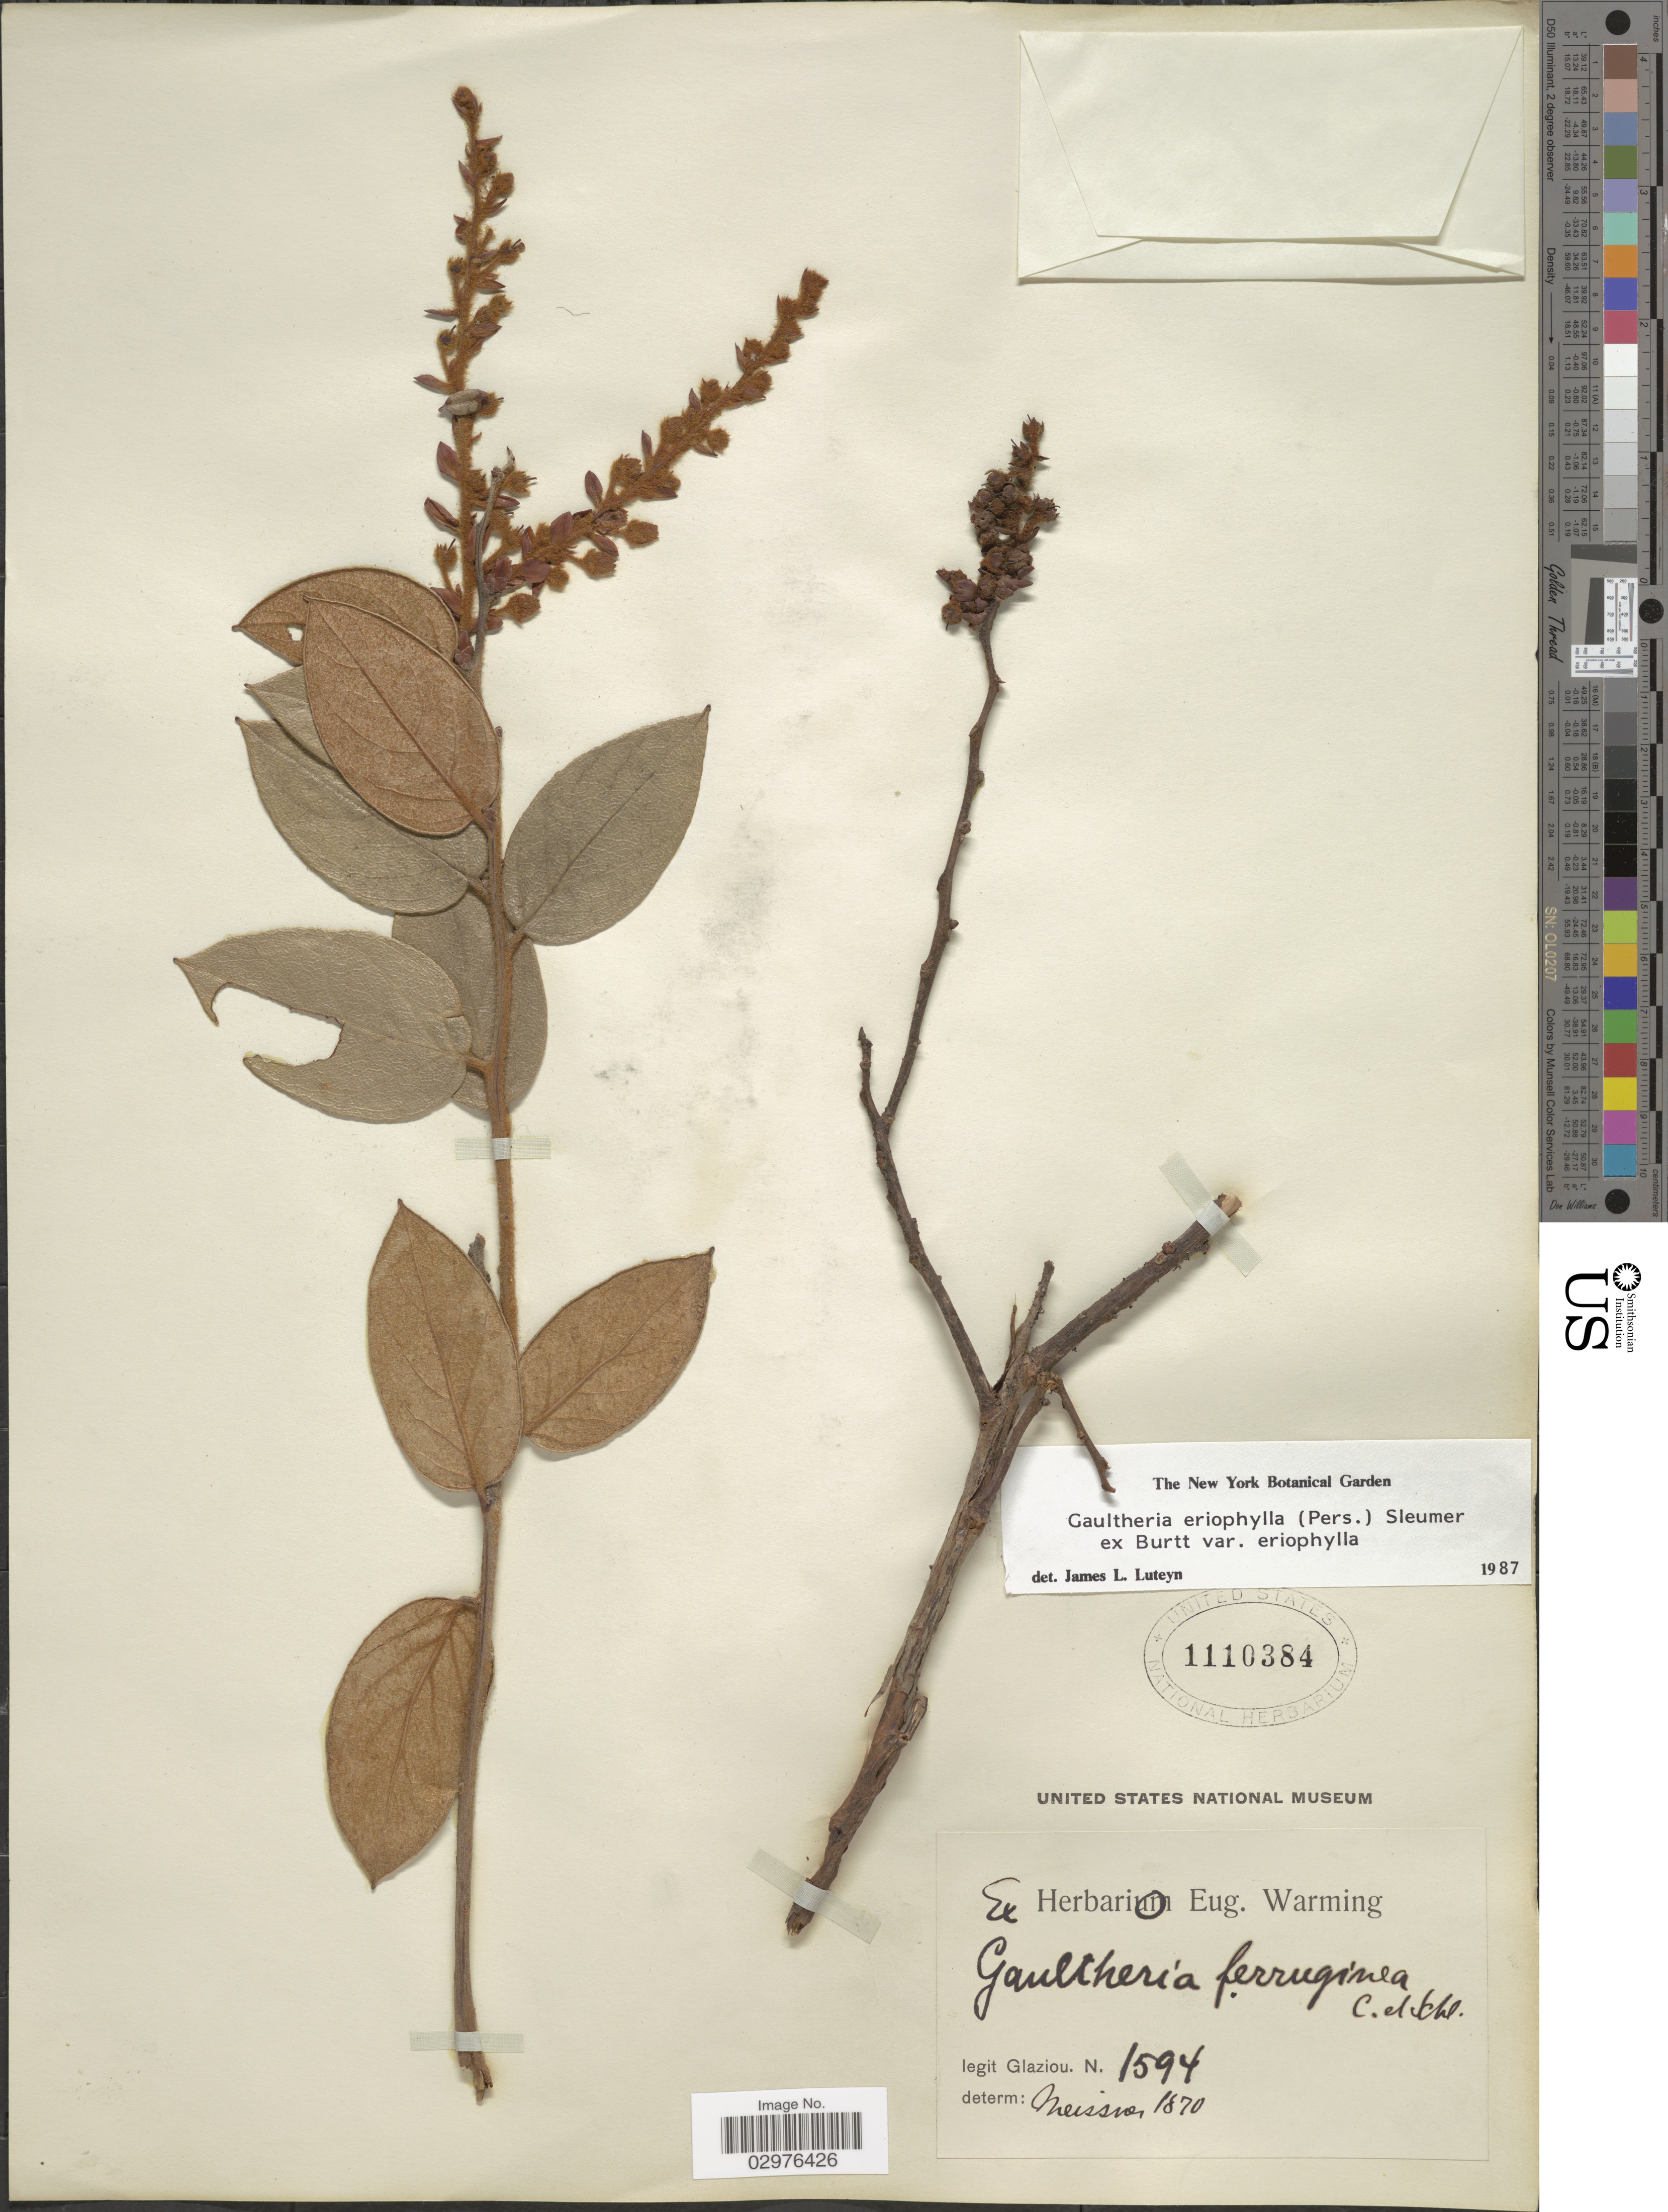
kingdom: Plantae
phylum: Tracheophyta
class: Magnoliopsida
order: Ericales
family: Ericaceae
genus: Gaultheria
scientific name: Gaultheria eriophylla var. eriophylla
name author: (Pers.) Mart. ex Sleumer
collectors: Glaziou, --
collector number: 1594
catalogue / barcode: US 1110384